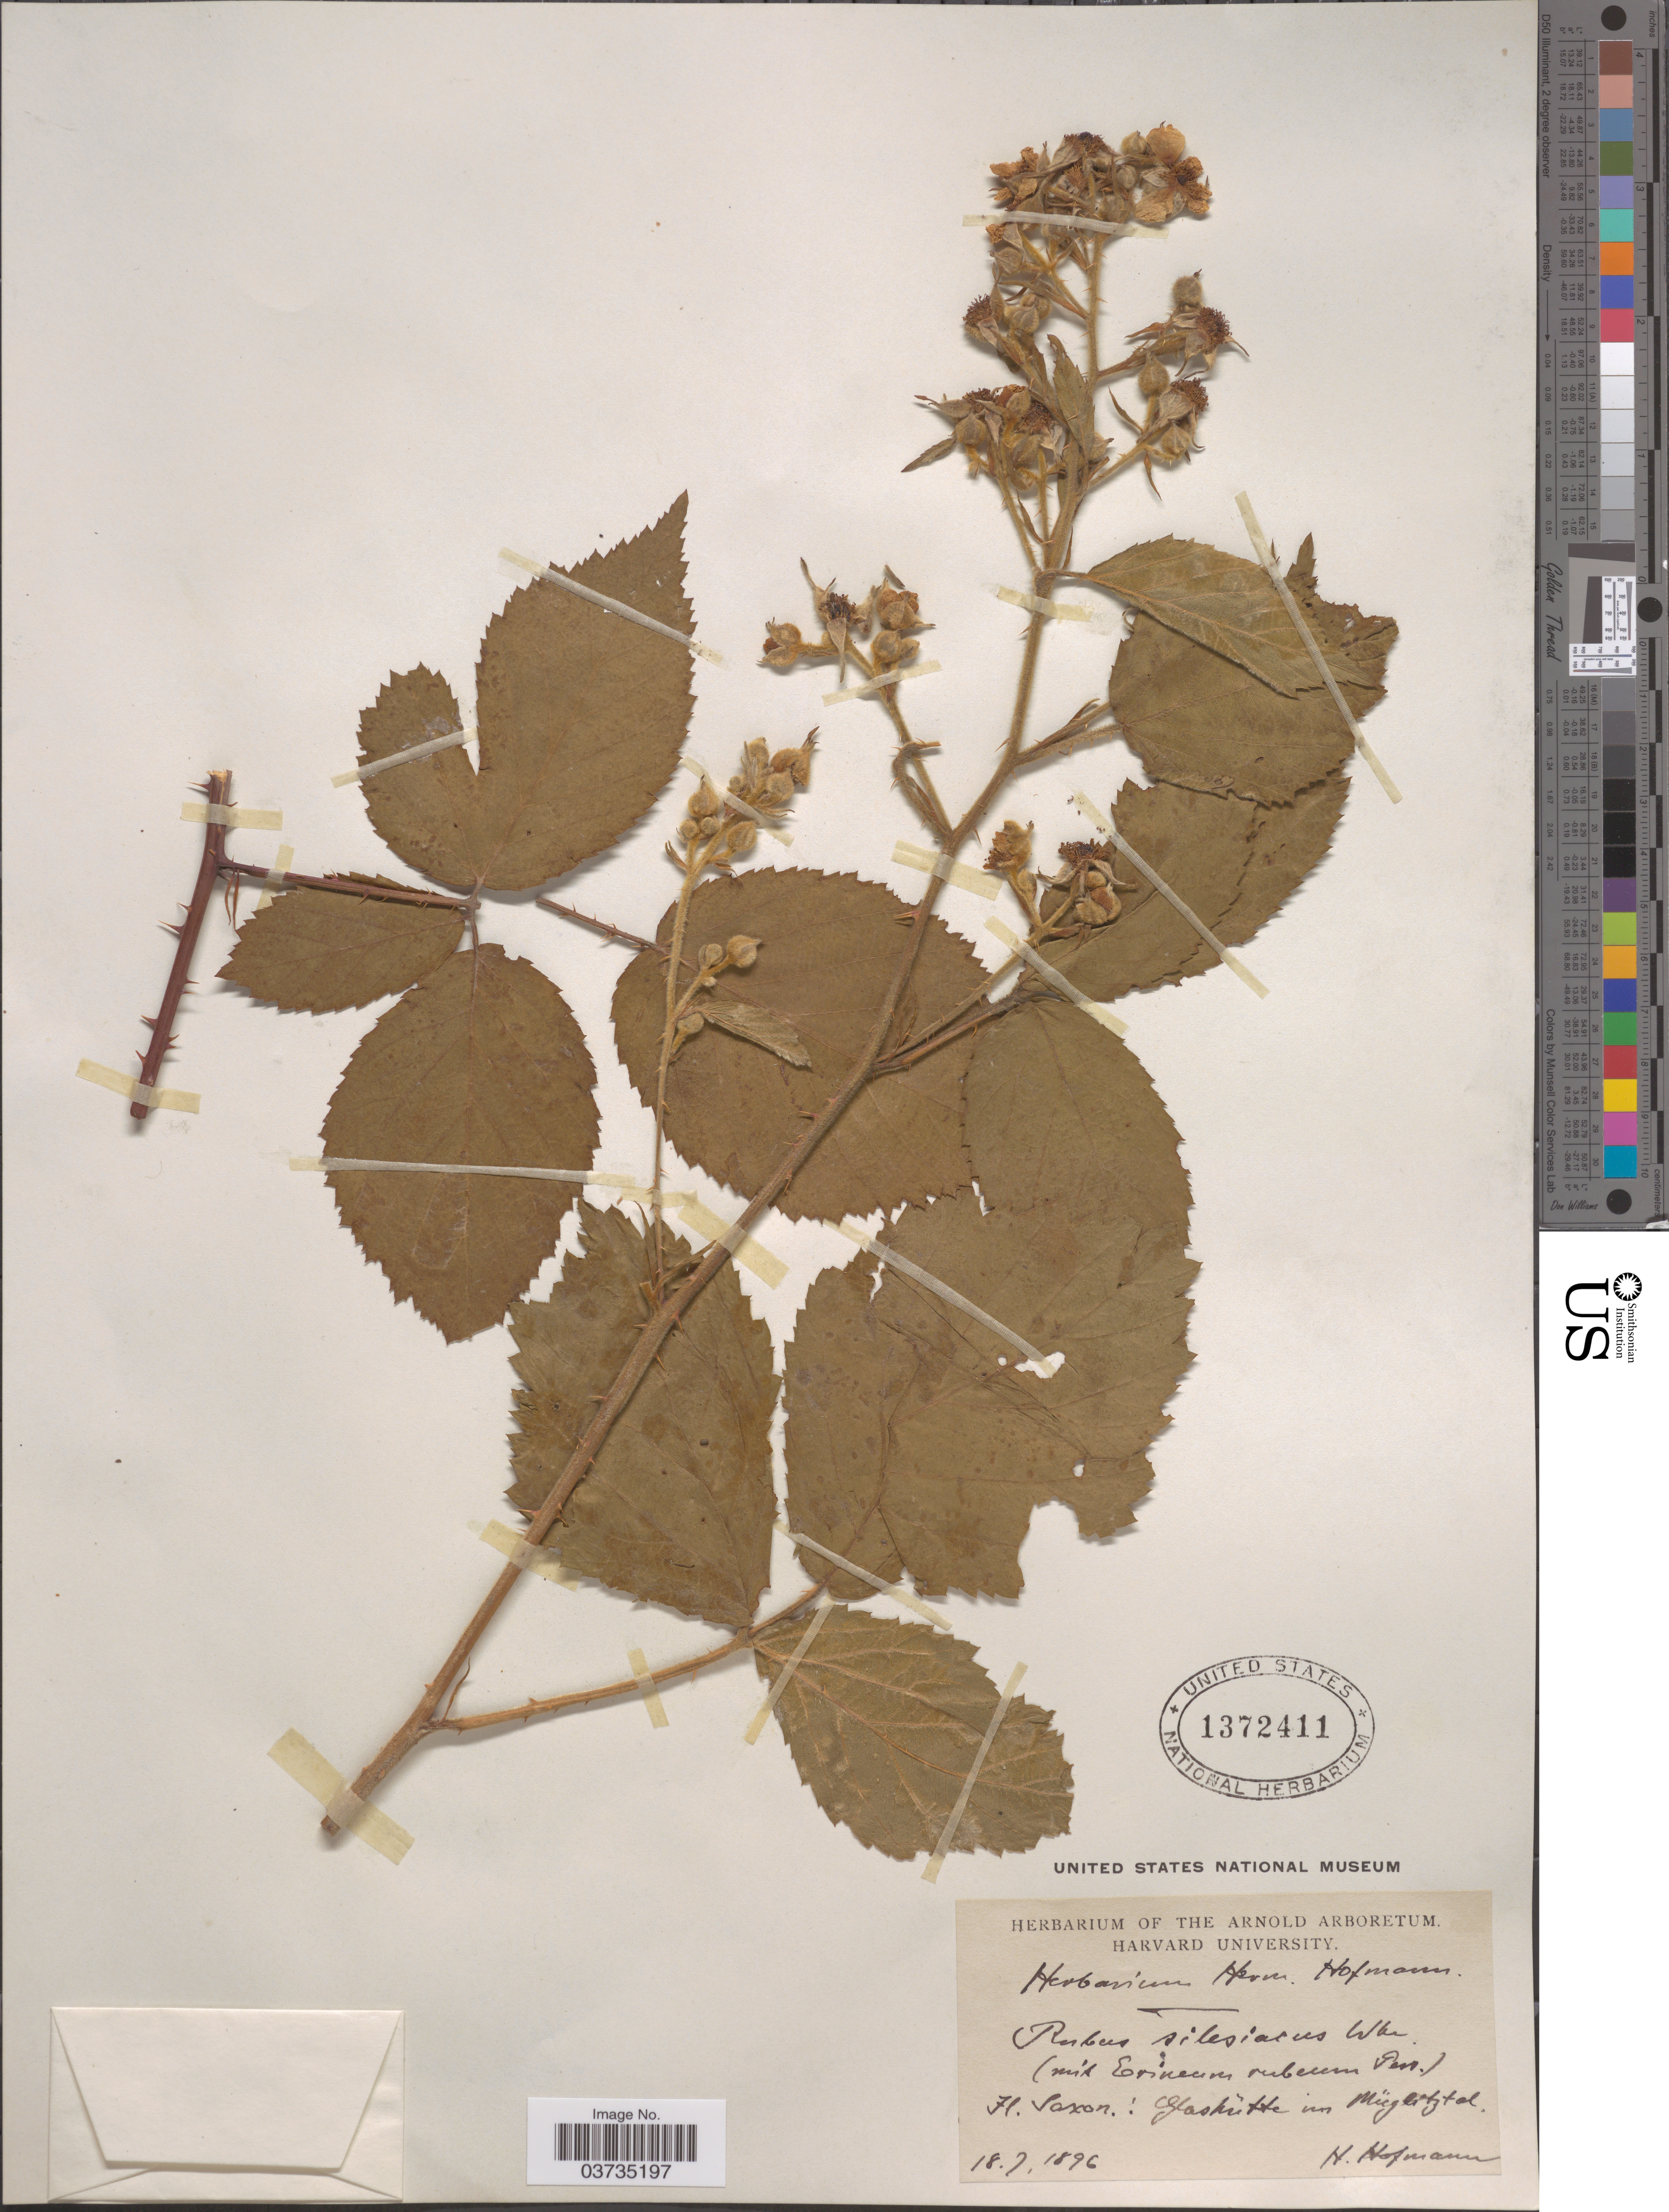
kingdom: Plantae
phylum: Tracheophyta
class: Magnoliopsida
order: Rosales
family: Rosaceae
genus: Rubus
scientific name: Rubus silesiacus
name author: Weihe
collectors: H. Hofmann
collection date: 1896-07-18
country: Germany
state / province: Niedersachsen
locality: Saxon.: Glashütte im Müglitztal.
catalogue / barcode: US 1372411